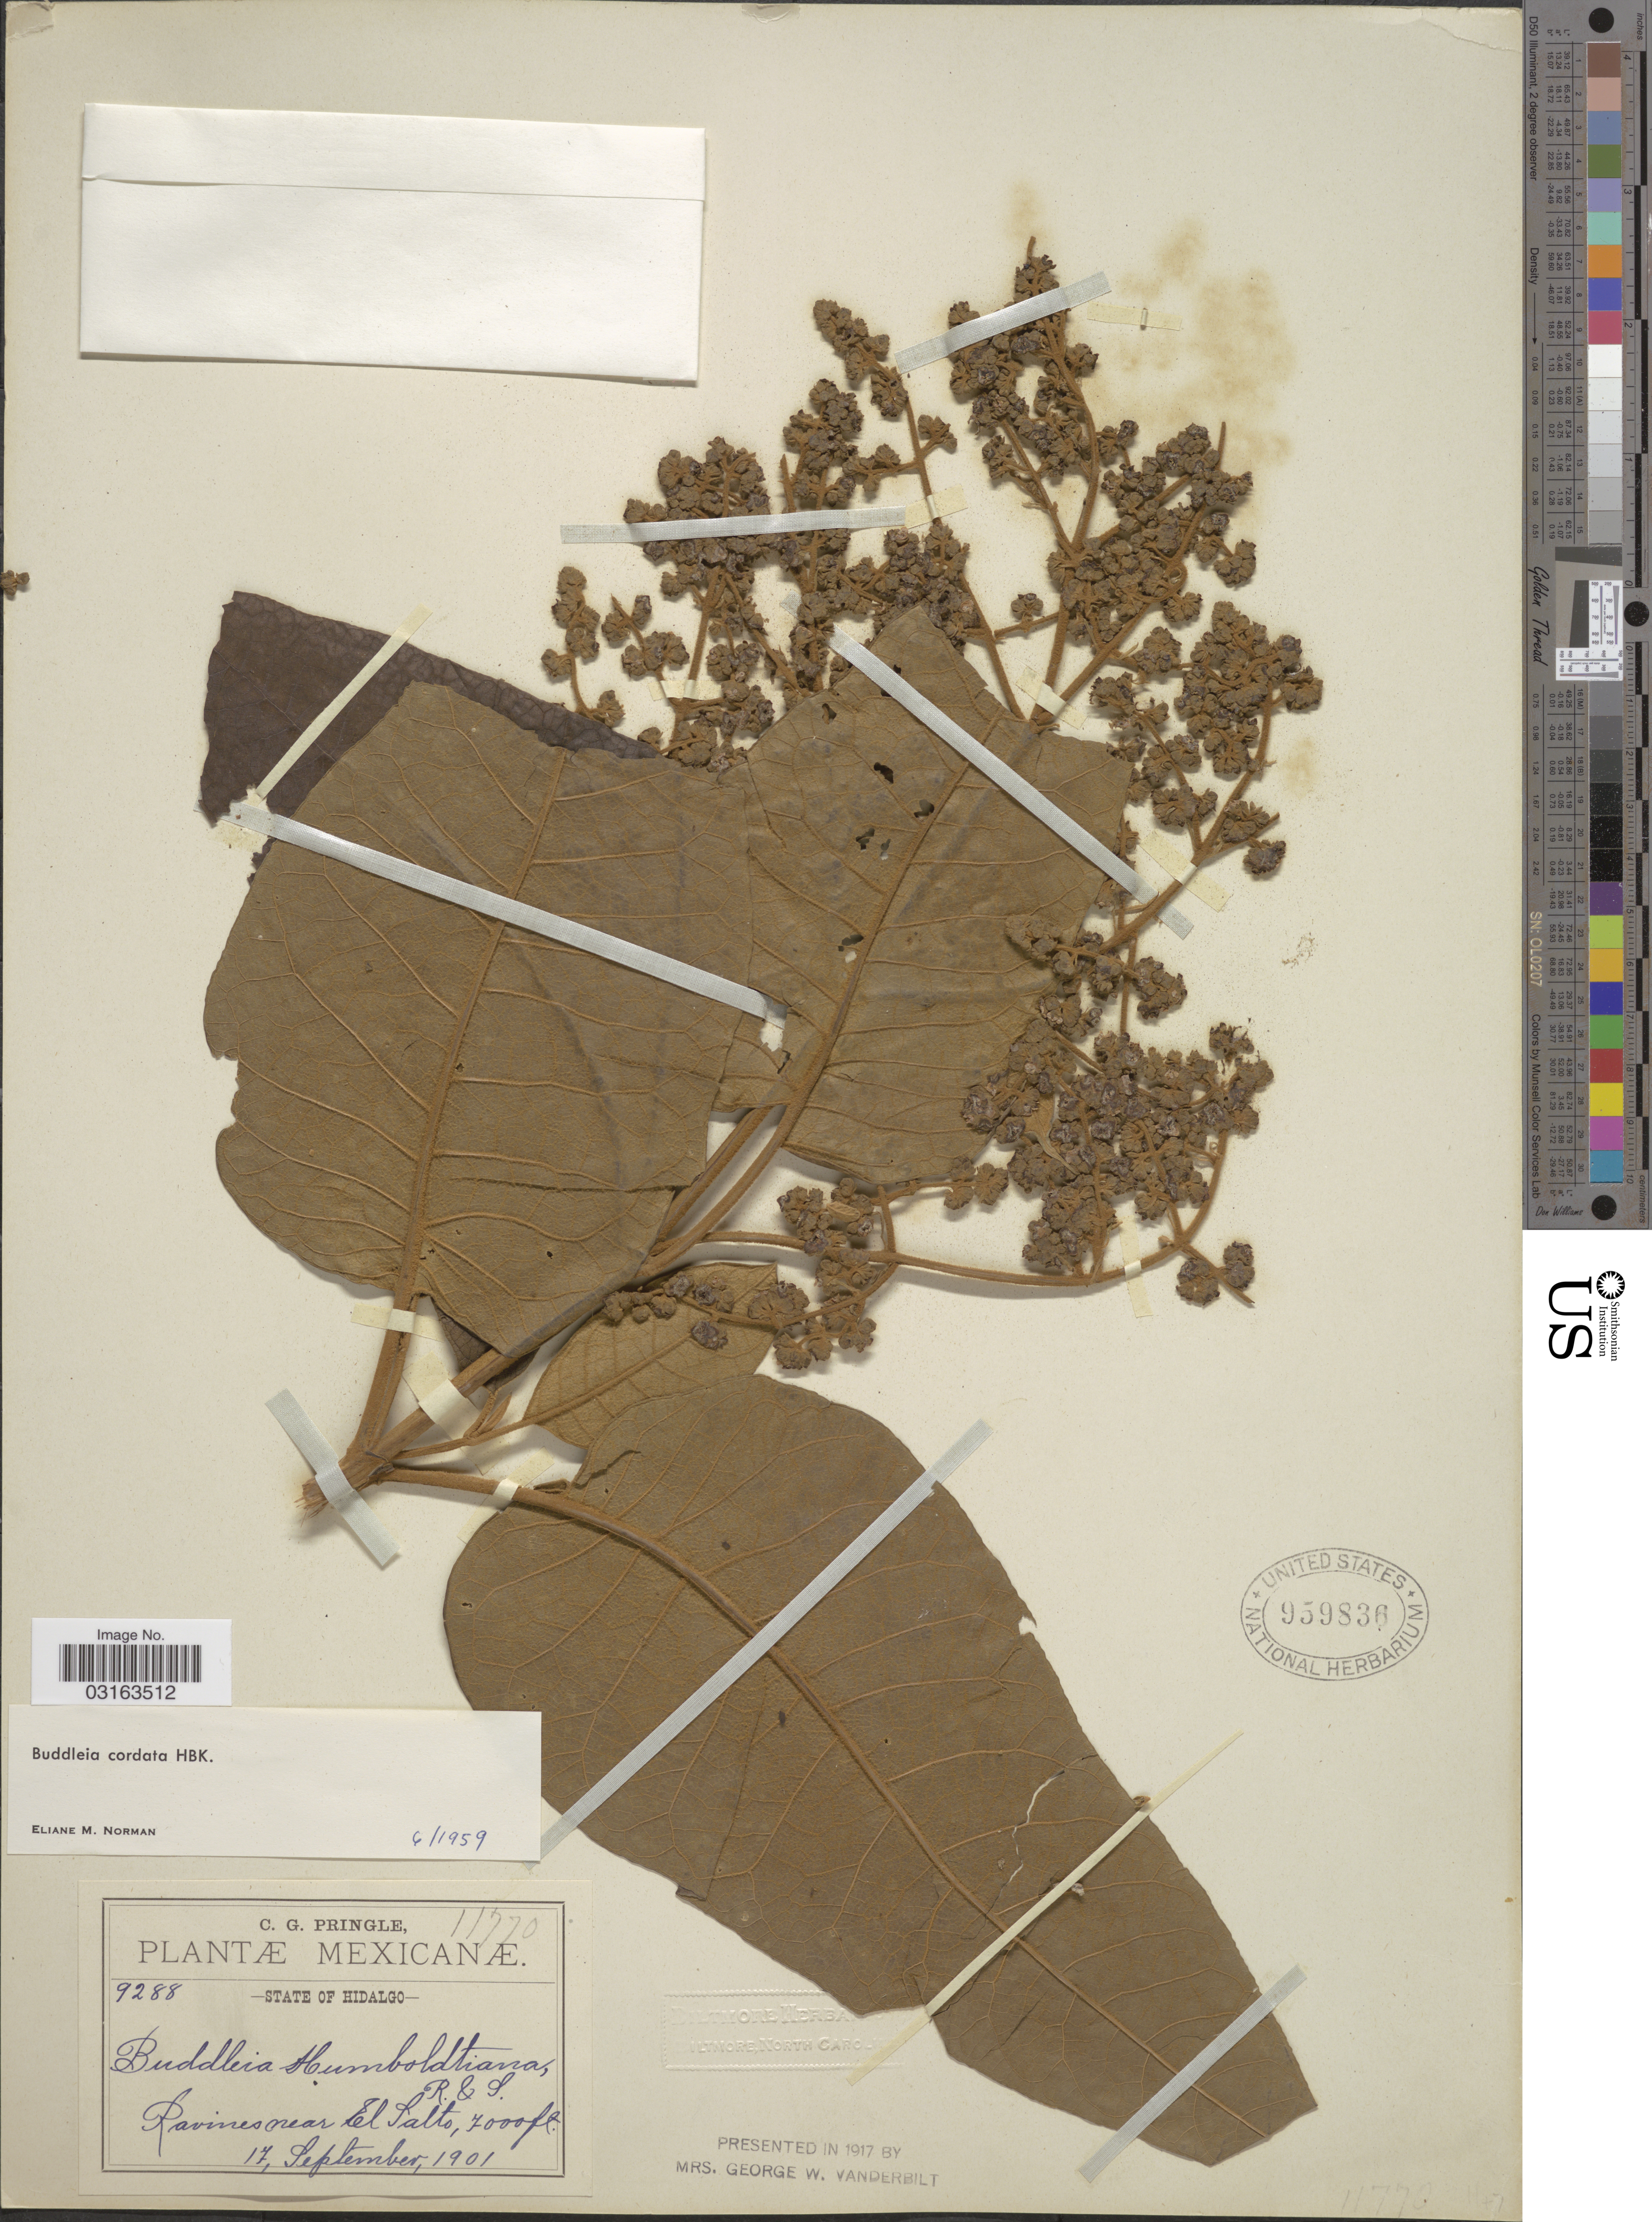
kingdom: Plantae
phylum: Tracheophyta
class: Magnoliopsida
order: Lamiales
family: Scrophulariaceae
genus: Buddleja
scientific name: Buddleja cordata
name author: Kunth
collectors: C. G. Pringle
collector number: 9288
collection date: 1901-09-17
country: Mexico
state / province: Hidalgo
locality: Ravines near El Salto.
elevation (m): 2134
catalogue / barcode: US 959836